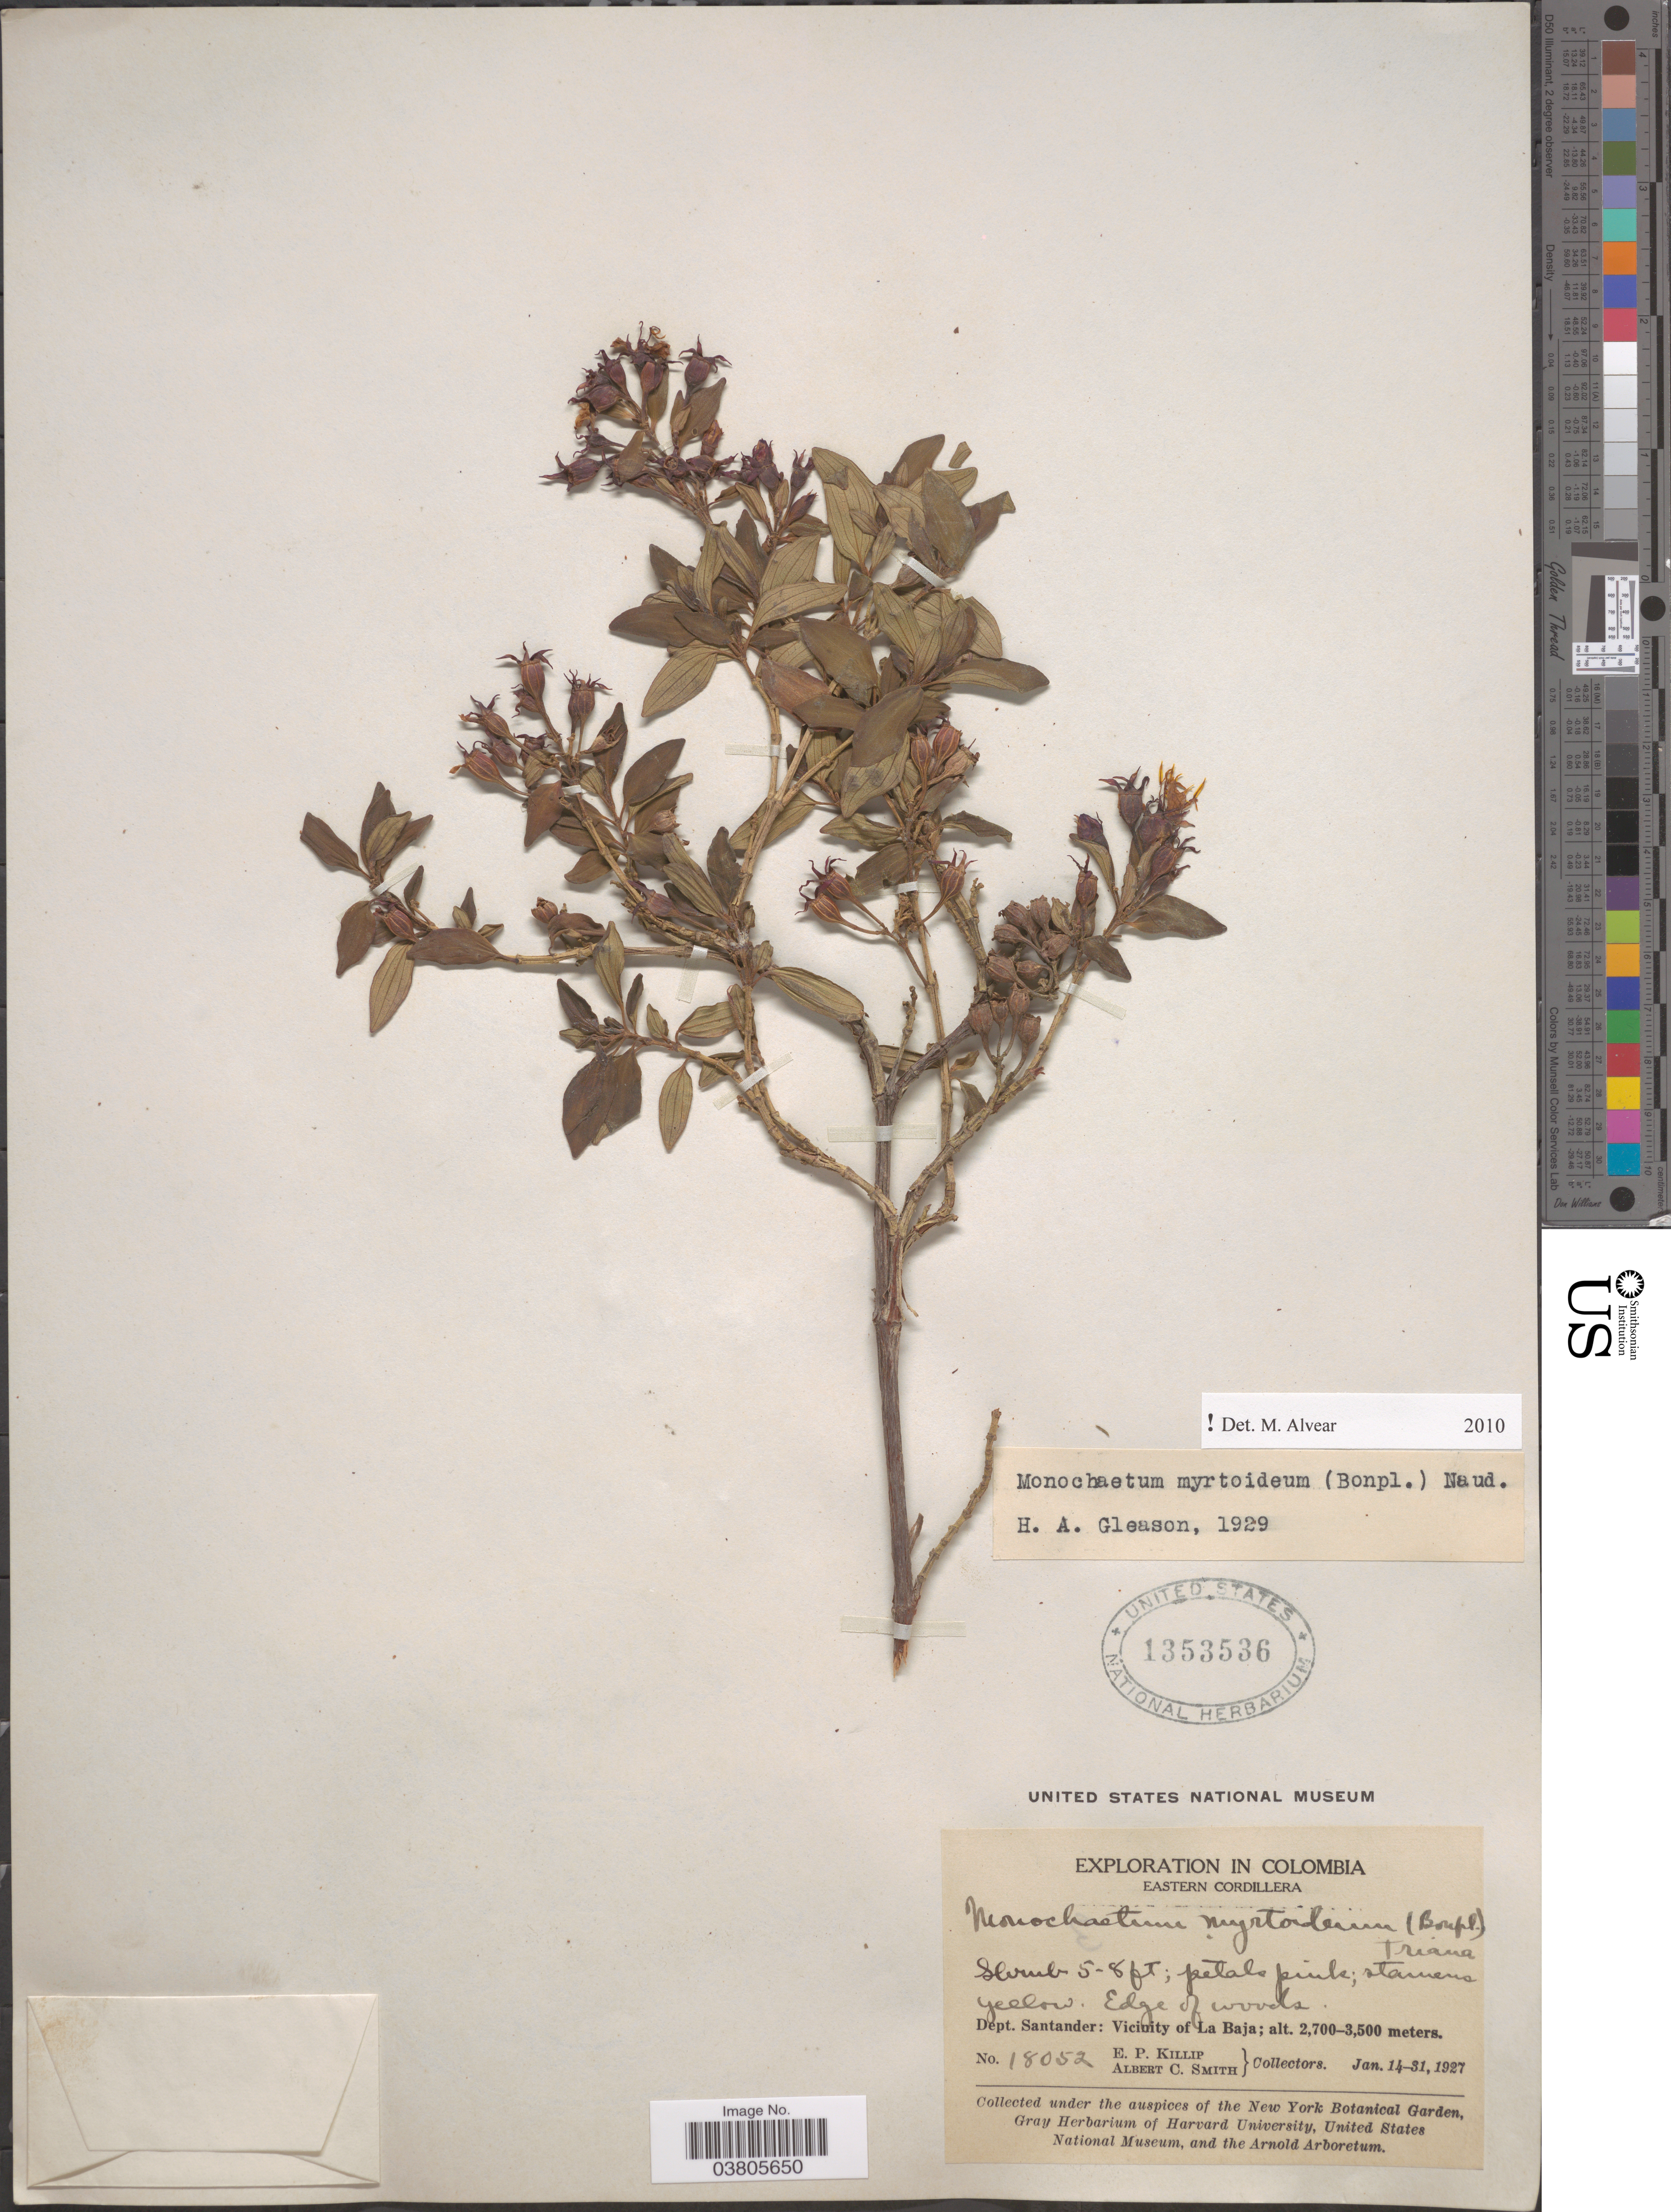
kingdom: Plantae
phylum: Tracheophyta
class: Magnoliopsida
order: Myrtales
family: Melastomataceae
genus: Monochaetum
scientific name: Monochaetum myrtoideum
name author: Naudin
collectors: E. P. Killip & A. C. Smith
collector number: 18052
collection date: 1927-01-14/1927-01-31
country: Colombia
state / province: Santander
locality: Eastern Cordillera. Dept. Santander: Vicinity of La Baja.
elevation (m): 2700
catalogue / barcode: US 1353536